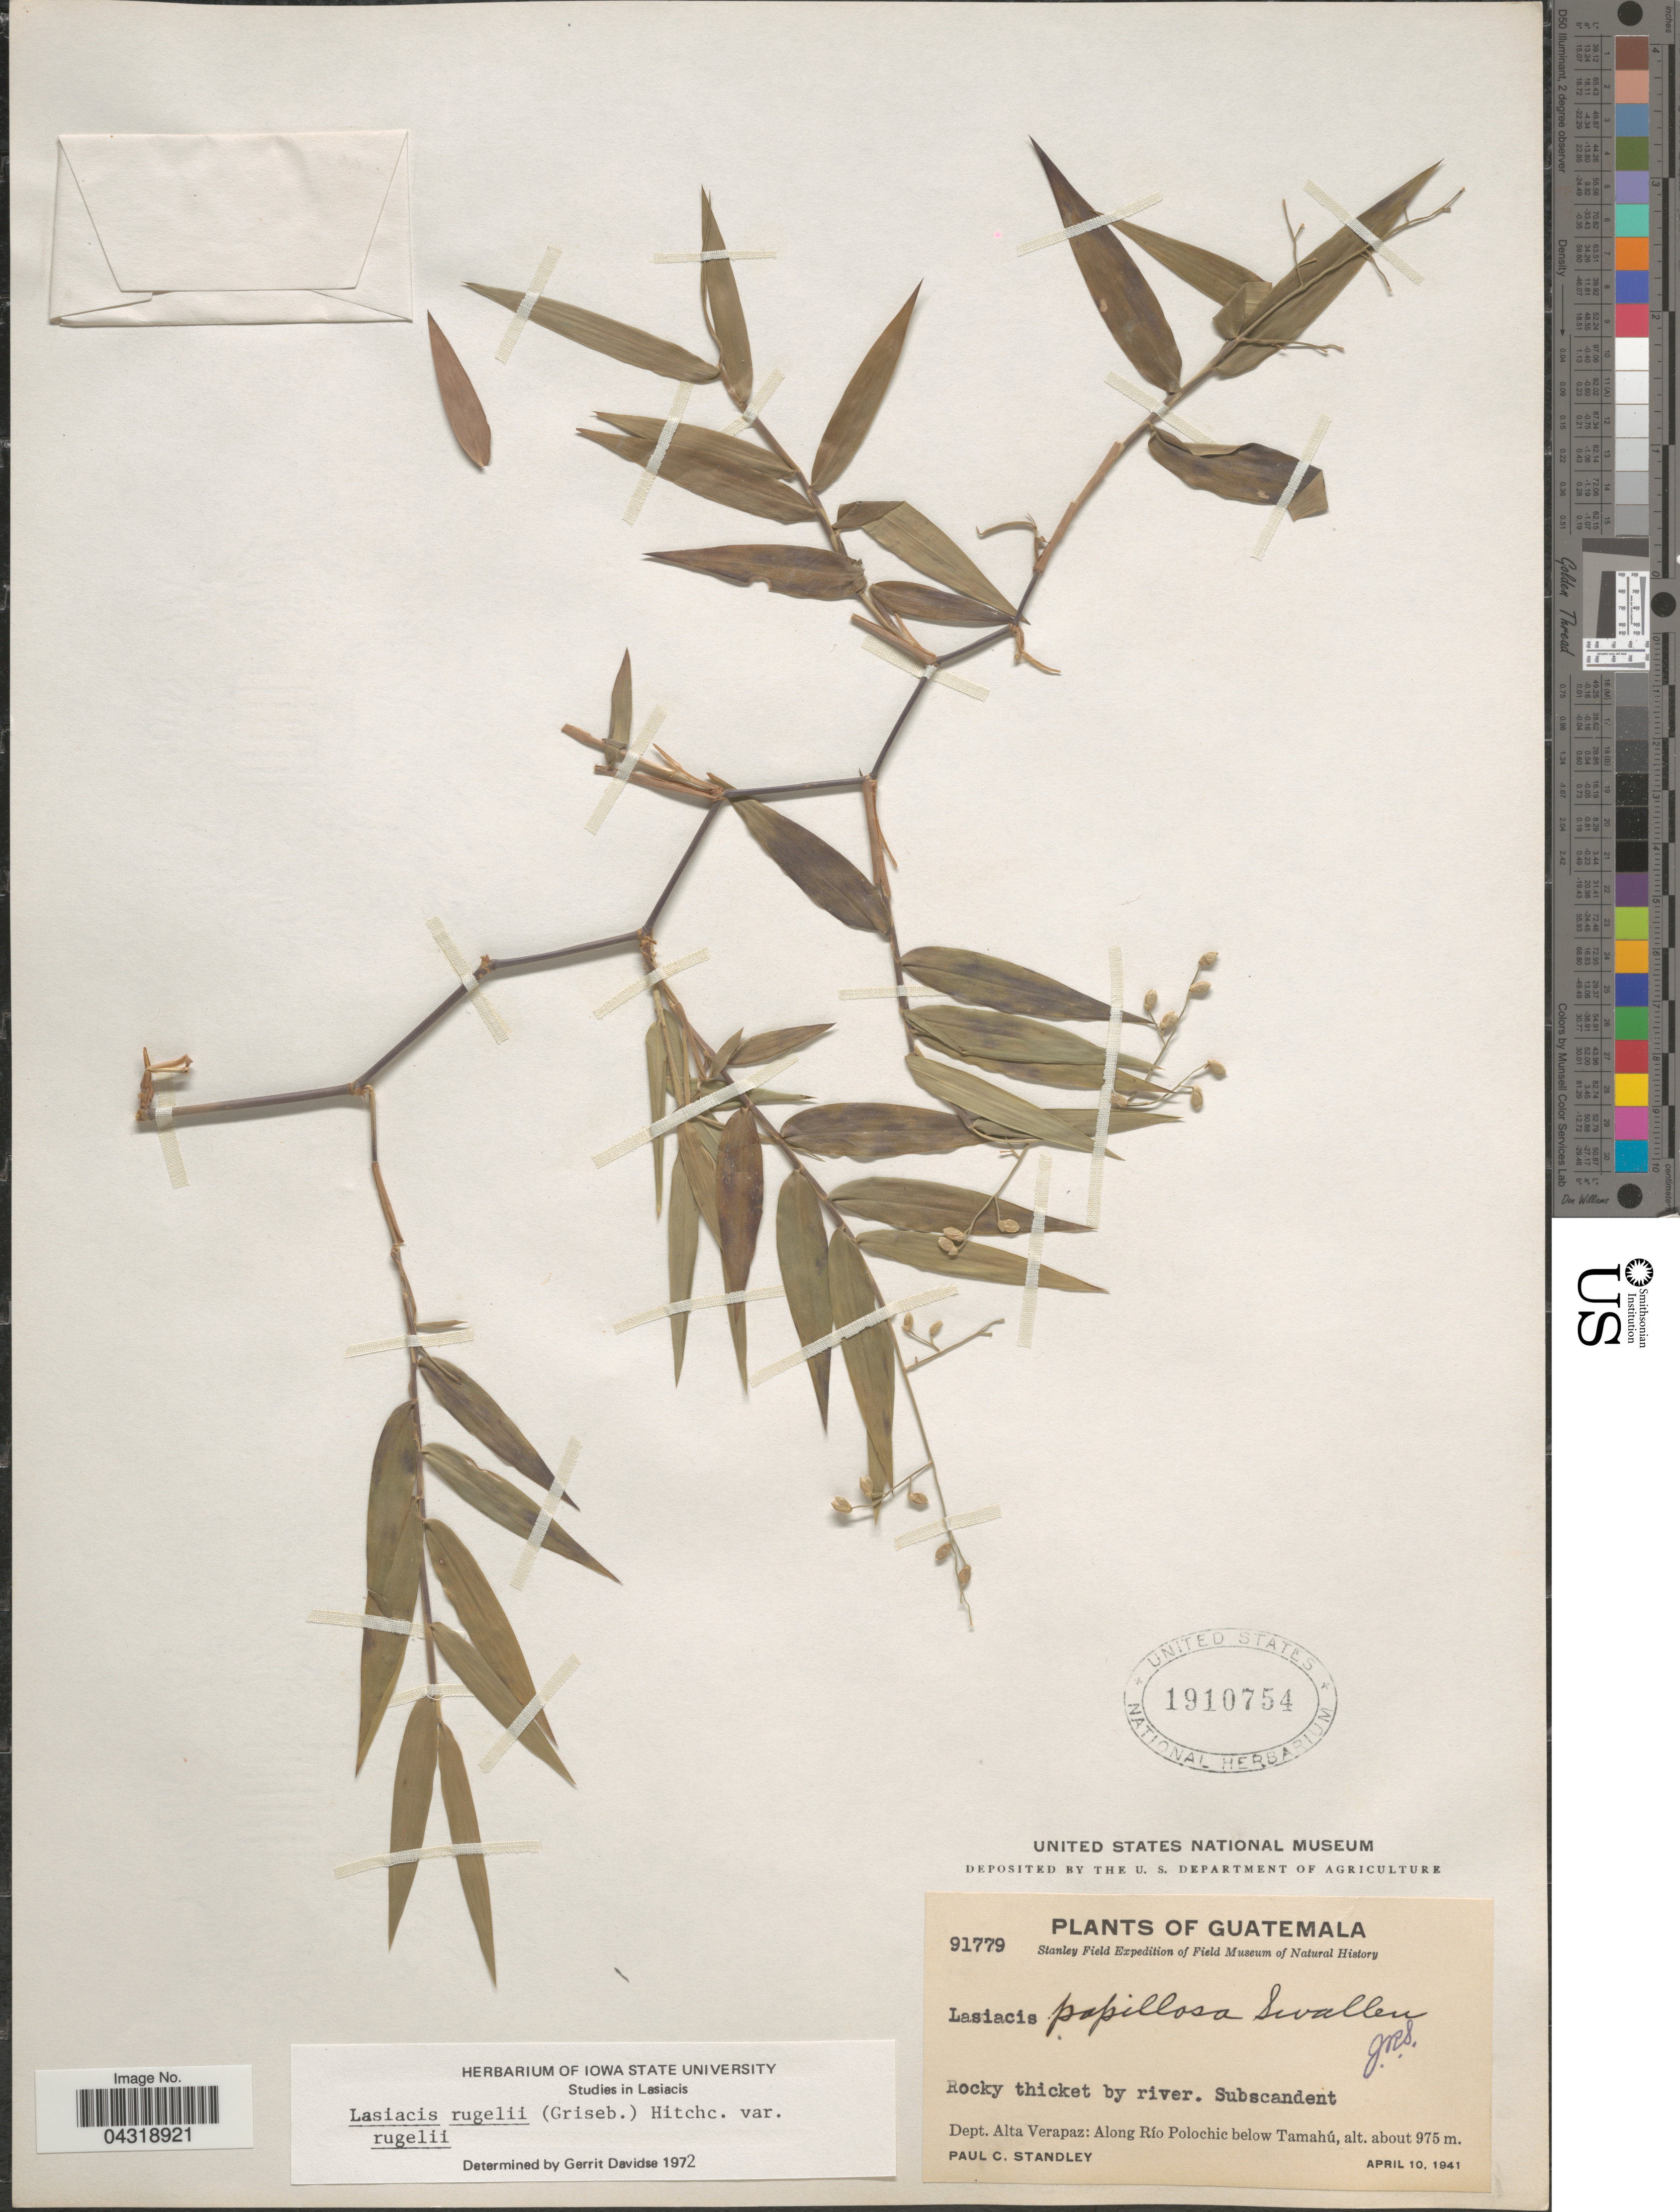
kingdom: Plantae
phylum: Tracheophyta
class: Liliopsida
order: Poales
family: Poaceae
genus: Lasiacis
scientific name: Lasiacis rugelii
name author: (Griseb.) Hitchc.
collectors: P. C. Standley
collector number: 91779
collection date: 1941-04-10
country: Guatemala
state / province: Alta Verapaz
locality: Stanley Field Expedition of Field Museum of Natural History. Rocky ticket by river. Dept. Alta Verapaz: Along Río Polochic below Tamahú.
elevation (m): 975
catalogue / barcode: US 1910754